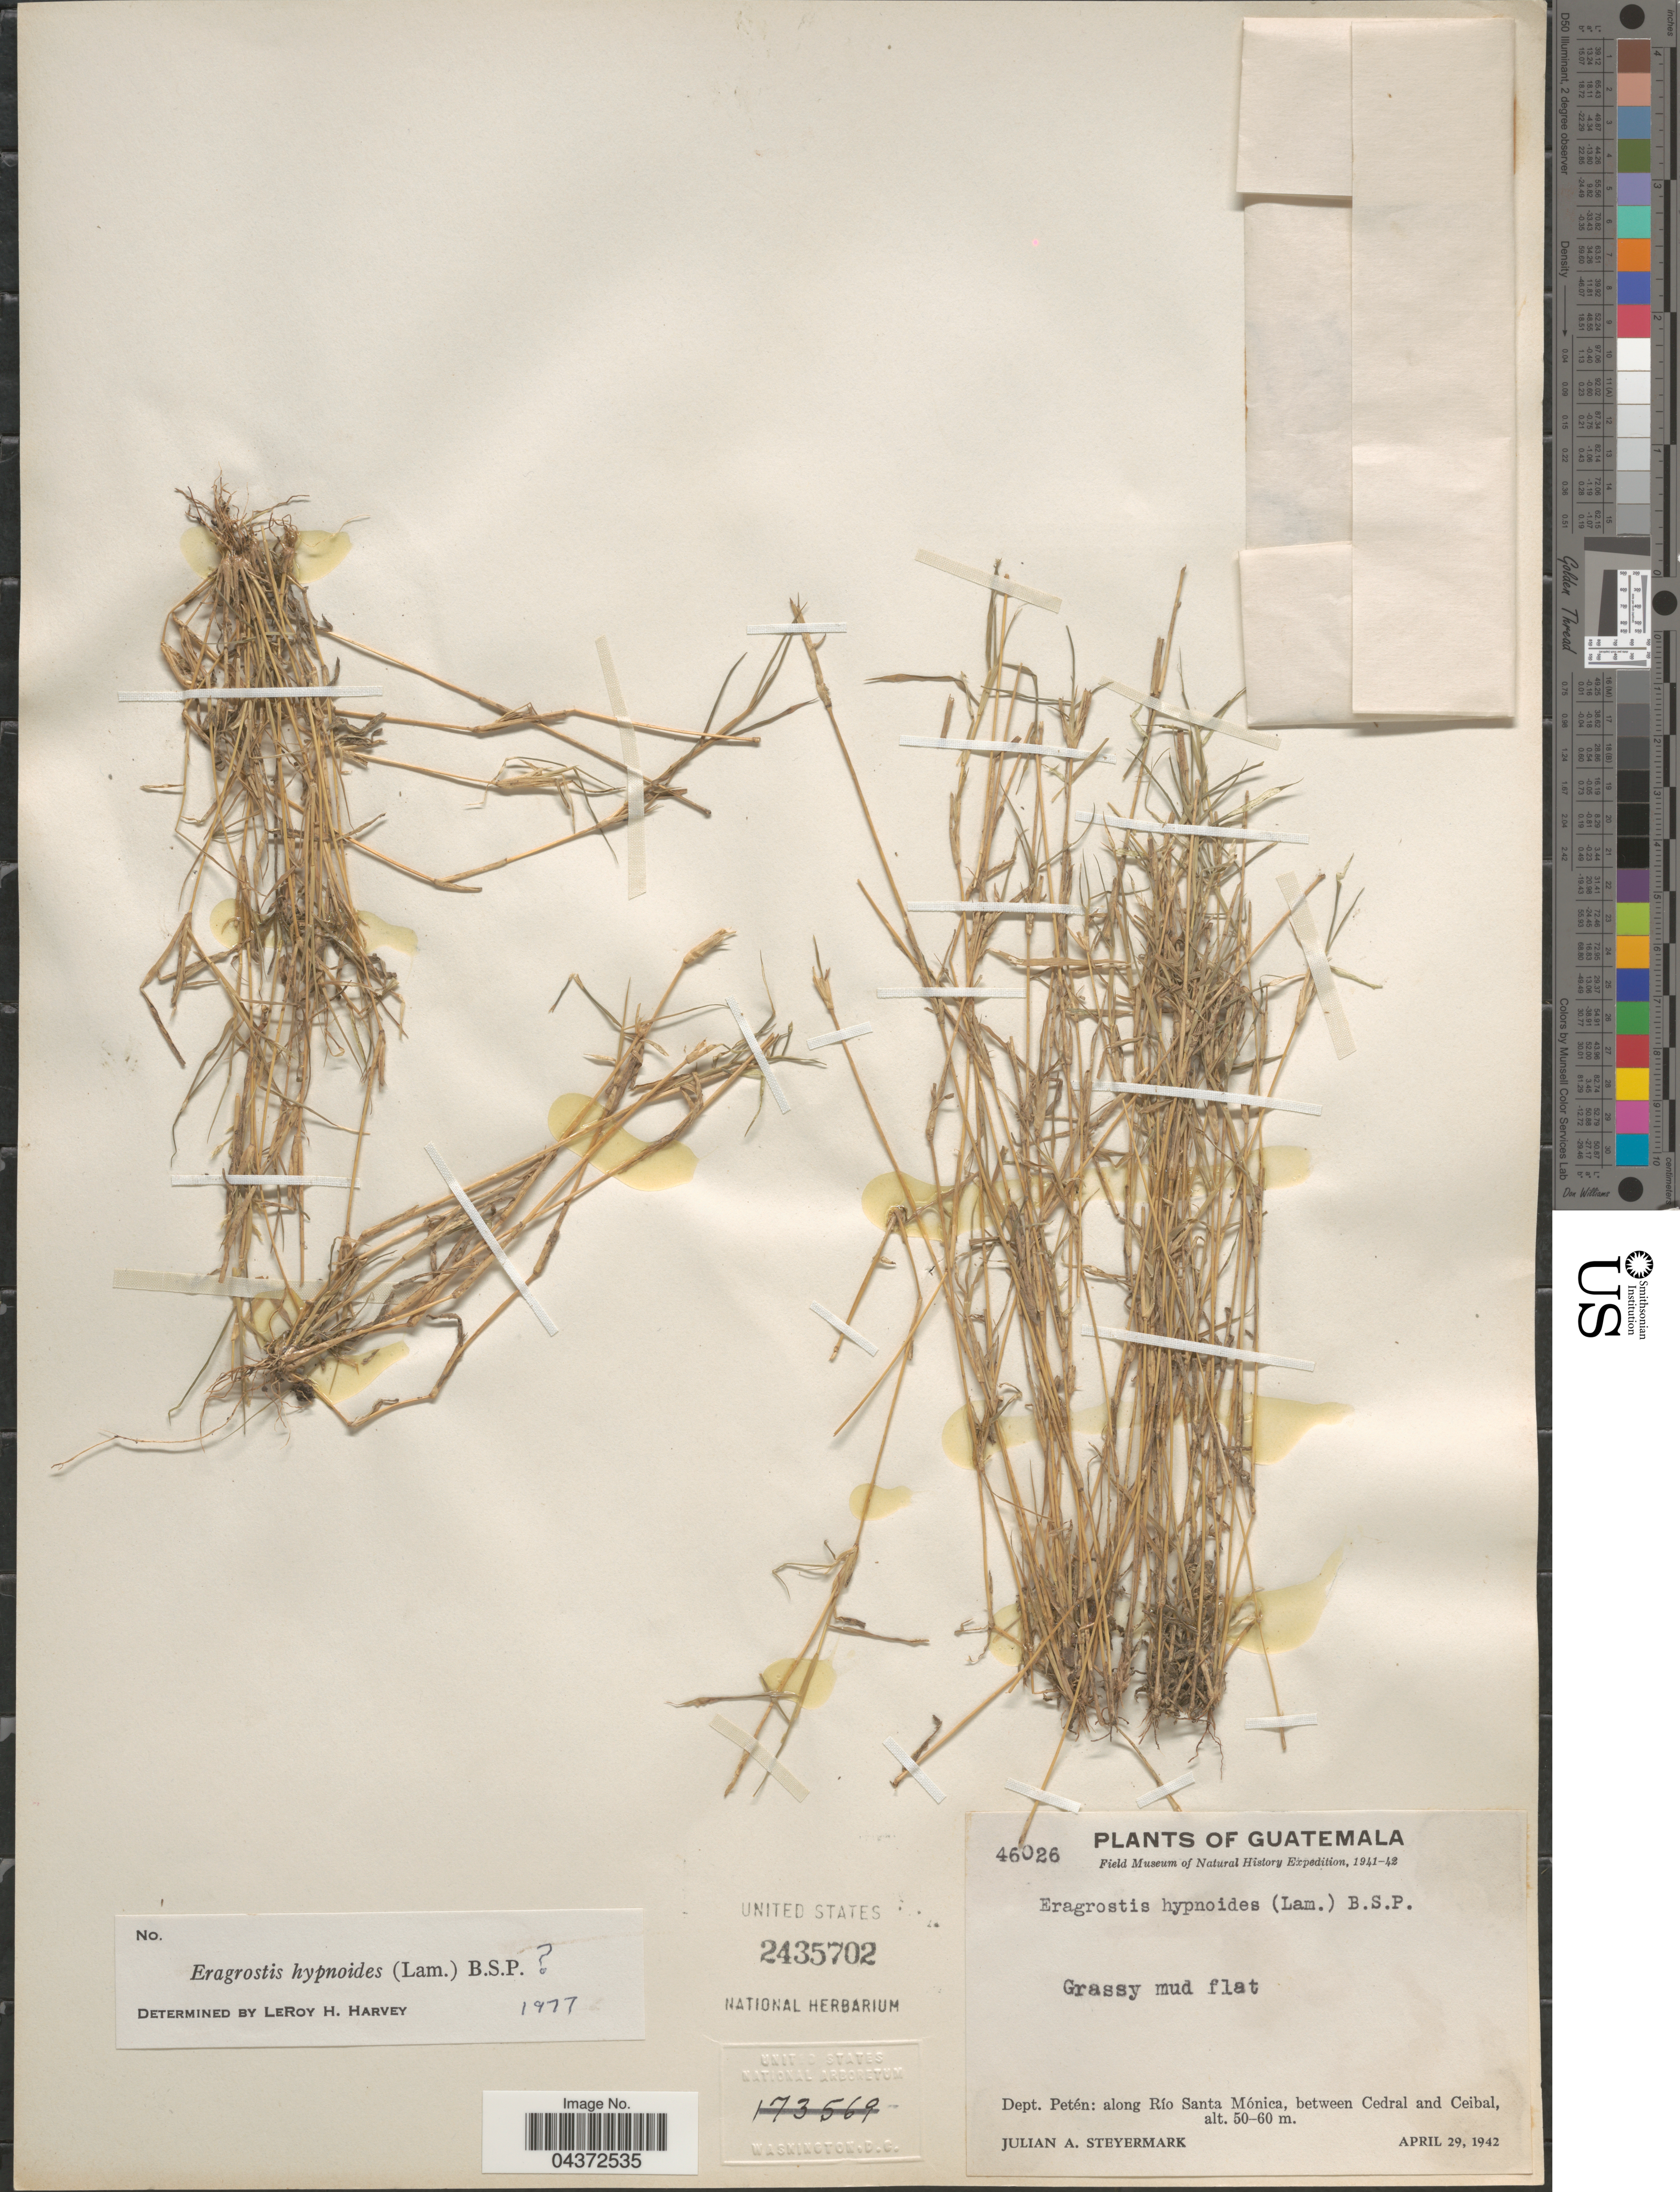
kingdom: Plantae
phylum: Tracheophyta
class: Liliopsida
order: Poales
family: Poaceae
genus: Eragrostis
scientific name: Eragrostis hypnoides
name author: (Lam.) Britton, Stearns & Poggenb.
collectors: J. Steyermark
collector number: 46026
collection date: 1942-04-29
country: Guatemala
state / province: El Peten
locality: Field Museum of Natural History Expedition, 1941-42. Dept. Petén: along Río Santa Mónica, between Cedral and Ceibal.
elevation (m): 50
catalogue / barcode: US 2435702